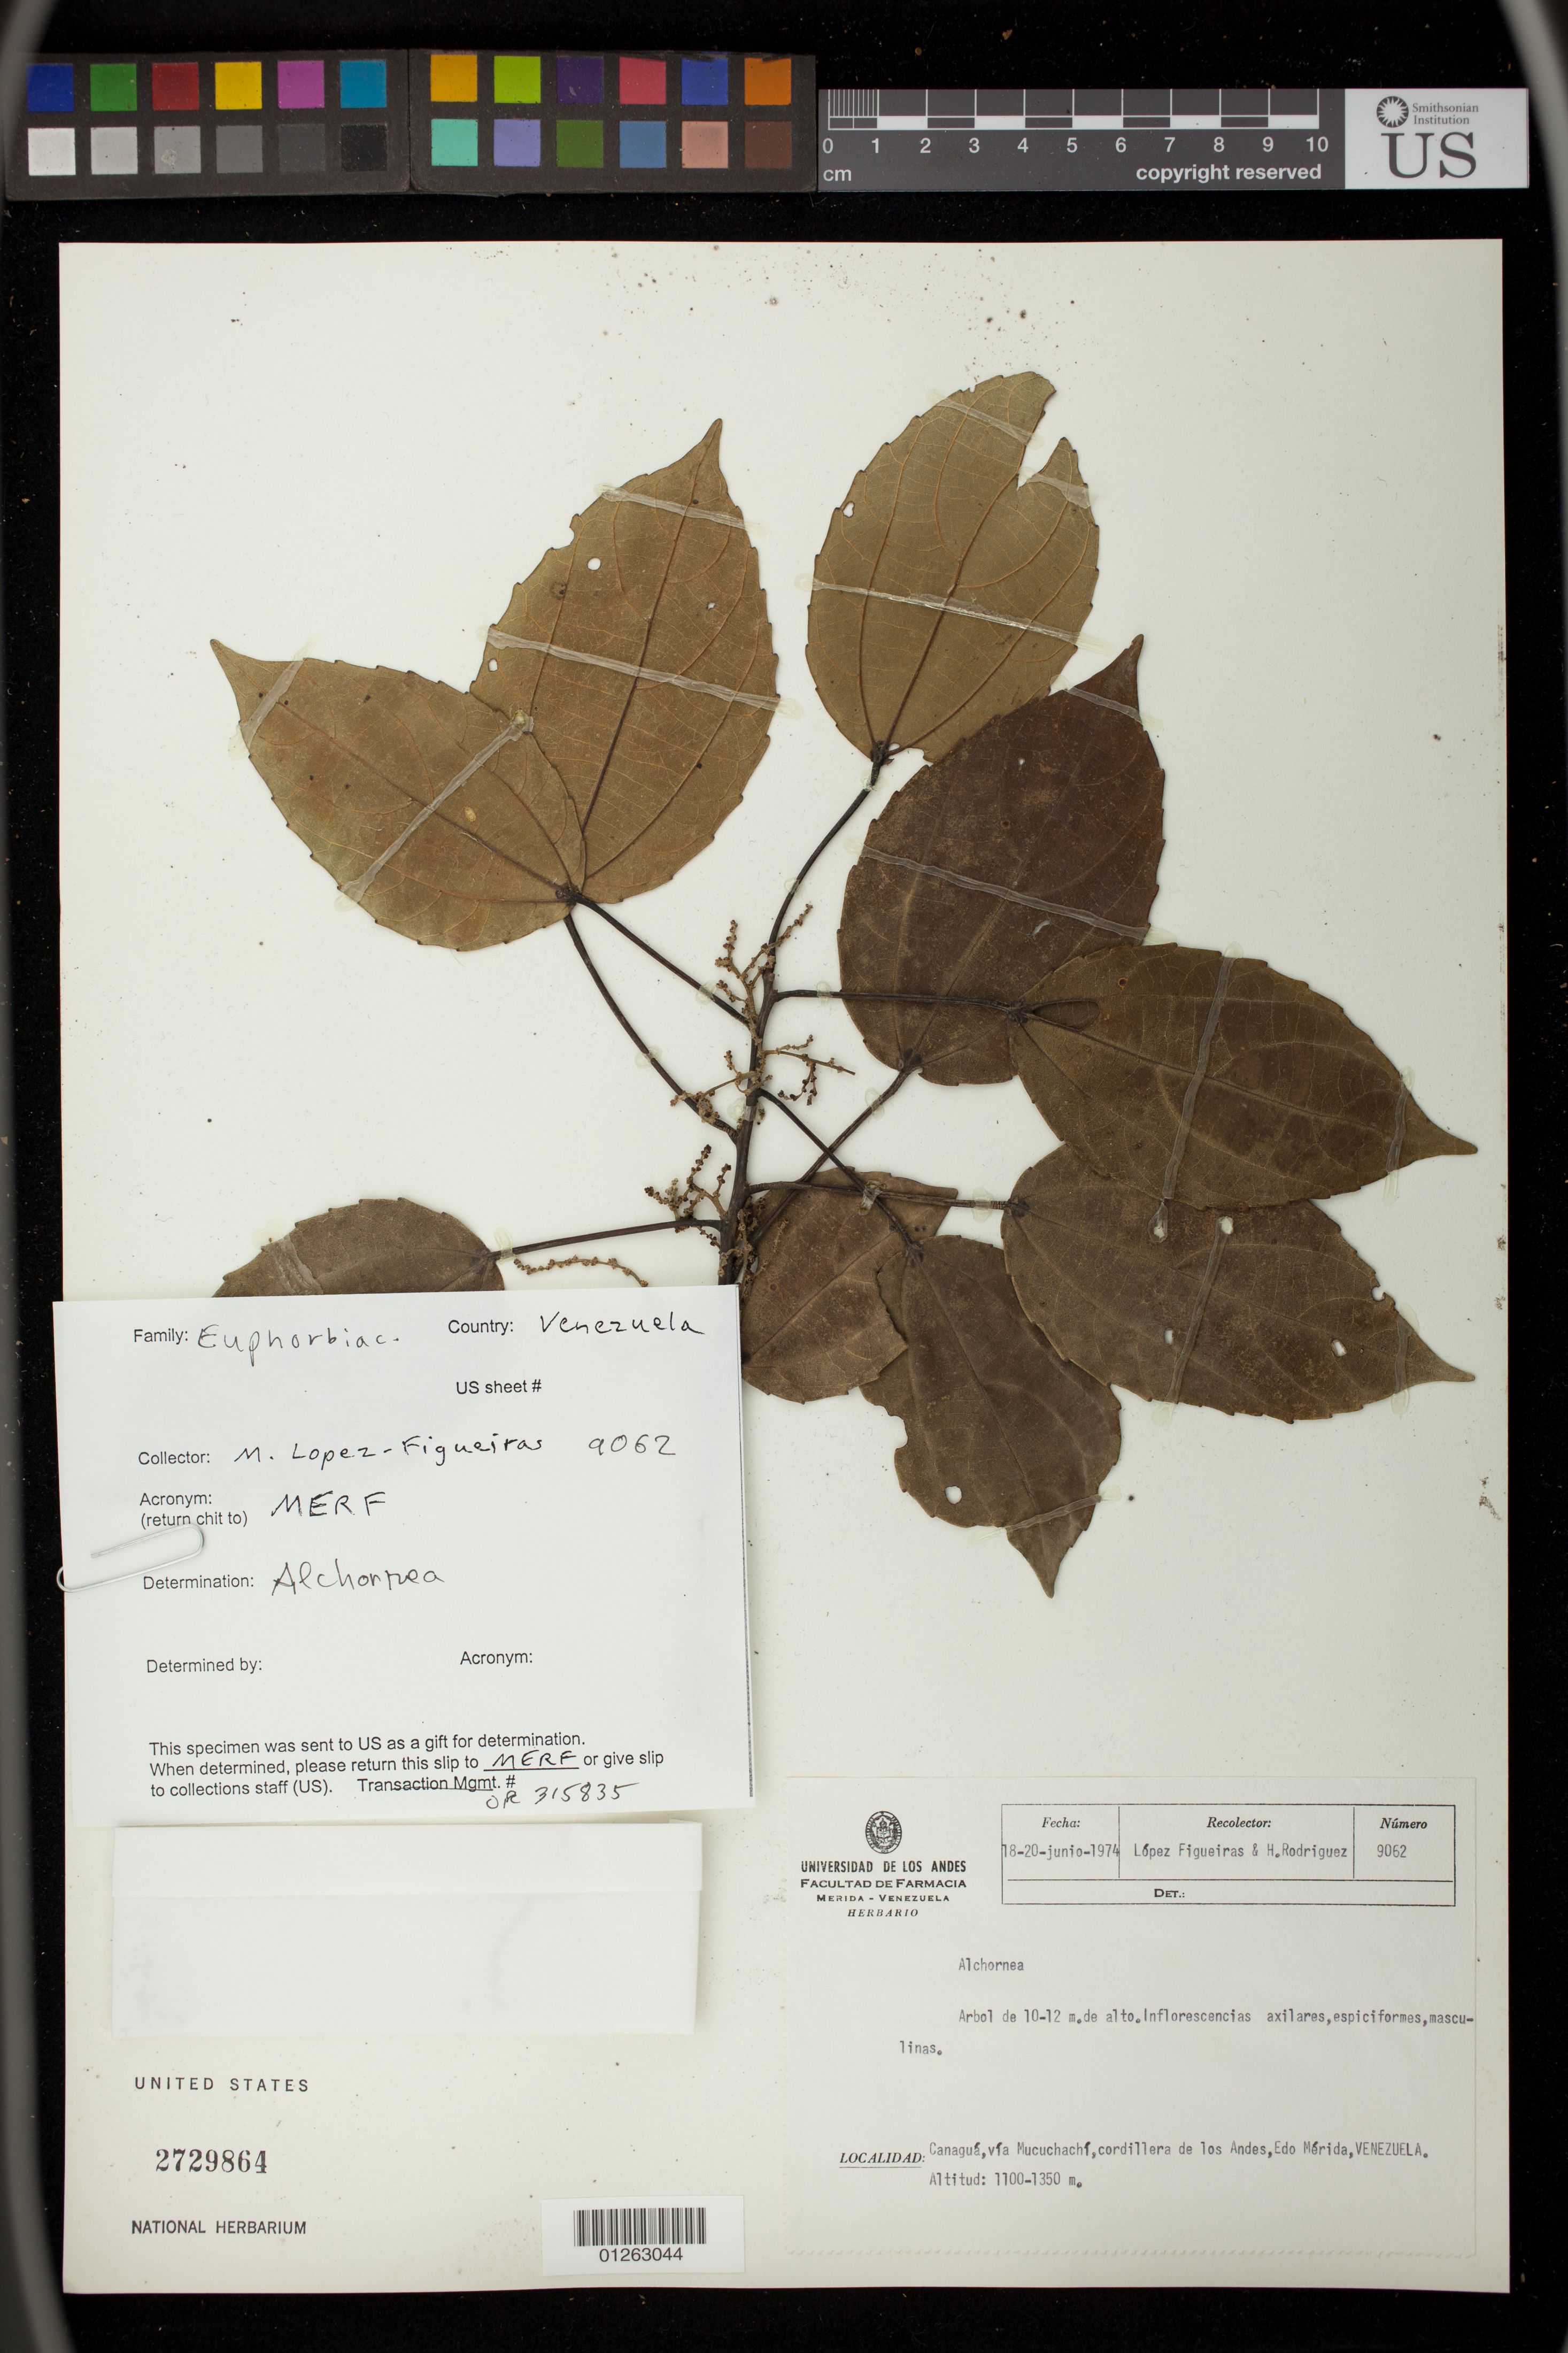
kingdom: Plantae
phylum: Tracheophyta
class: Magnoliopsida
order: Malpighiales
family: Euphorbiaceae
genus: Alchornea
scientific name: Alchornea sp.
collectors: M. López Figueiras & H. Rodriguez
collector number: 9062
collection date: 1974-06-18/1974-06-20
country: Venezuela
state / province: Mérida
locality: Canagua, via Mucuchachi, cordillera de los Andes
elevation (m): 1100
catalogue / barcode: US 2729864